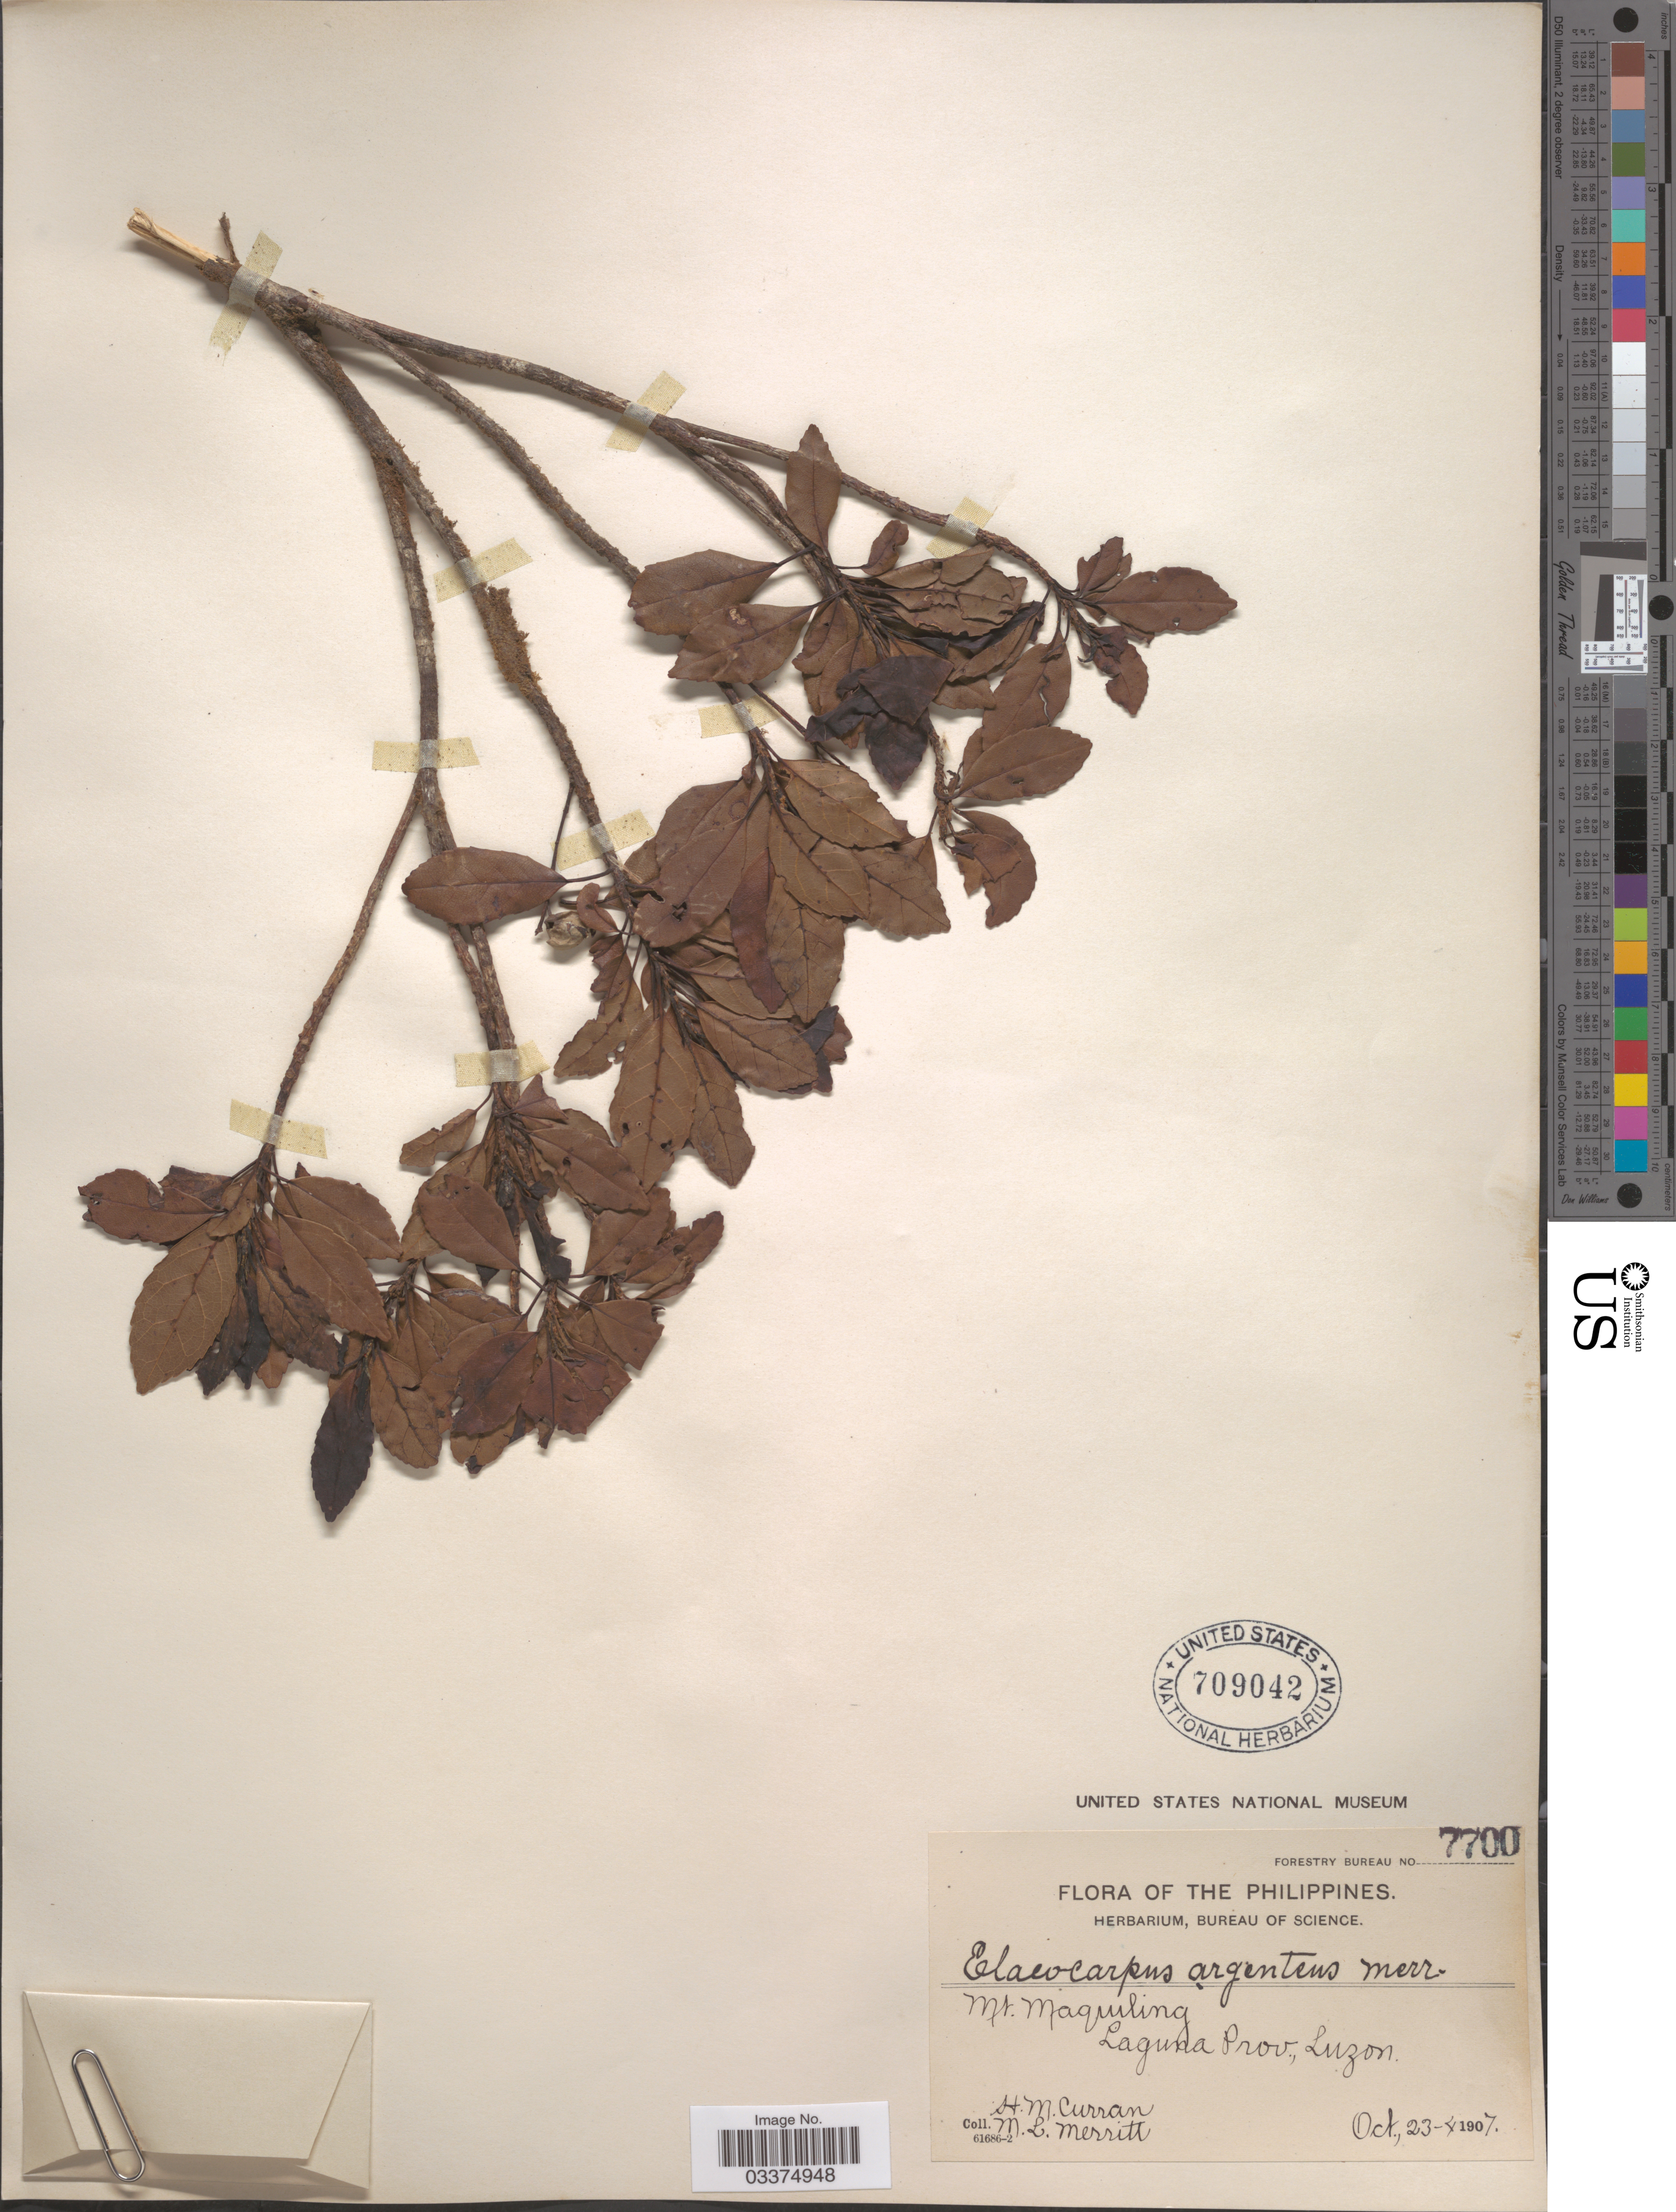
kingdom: Plantae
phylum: Tracheophyta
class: Magnoliopsida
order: Oxalidales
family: Elaeocarpaceae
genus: Elaeocarpus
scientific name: Elaeocarpus argenteus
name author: Merr.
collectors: H. M. Curran & M. L. Merritt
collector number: Forestry Bureau 7700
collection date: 1907-10-04/1907-10-23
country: Philippines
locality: Mt. Maquiling, Laguna Prov., Luzon.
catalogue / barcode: US 709042